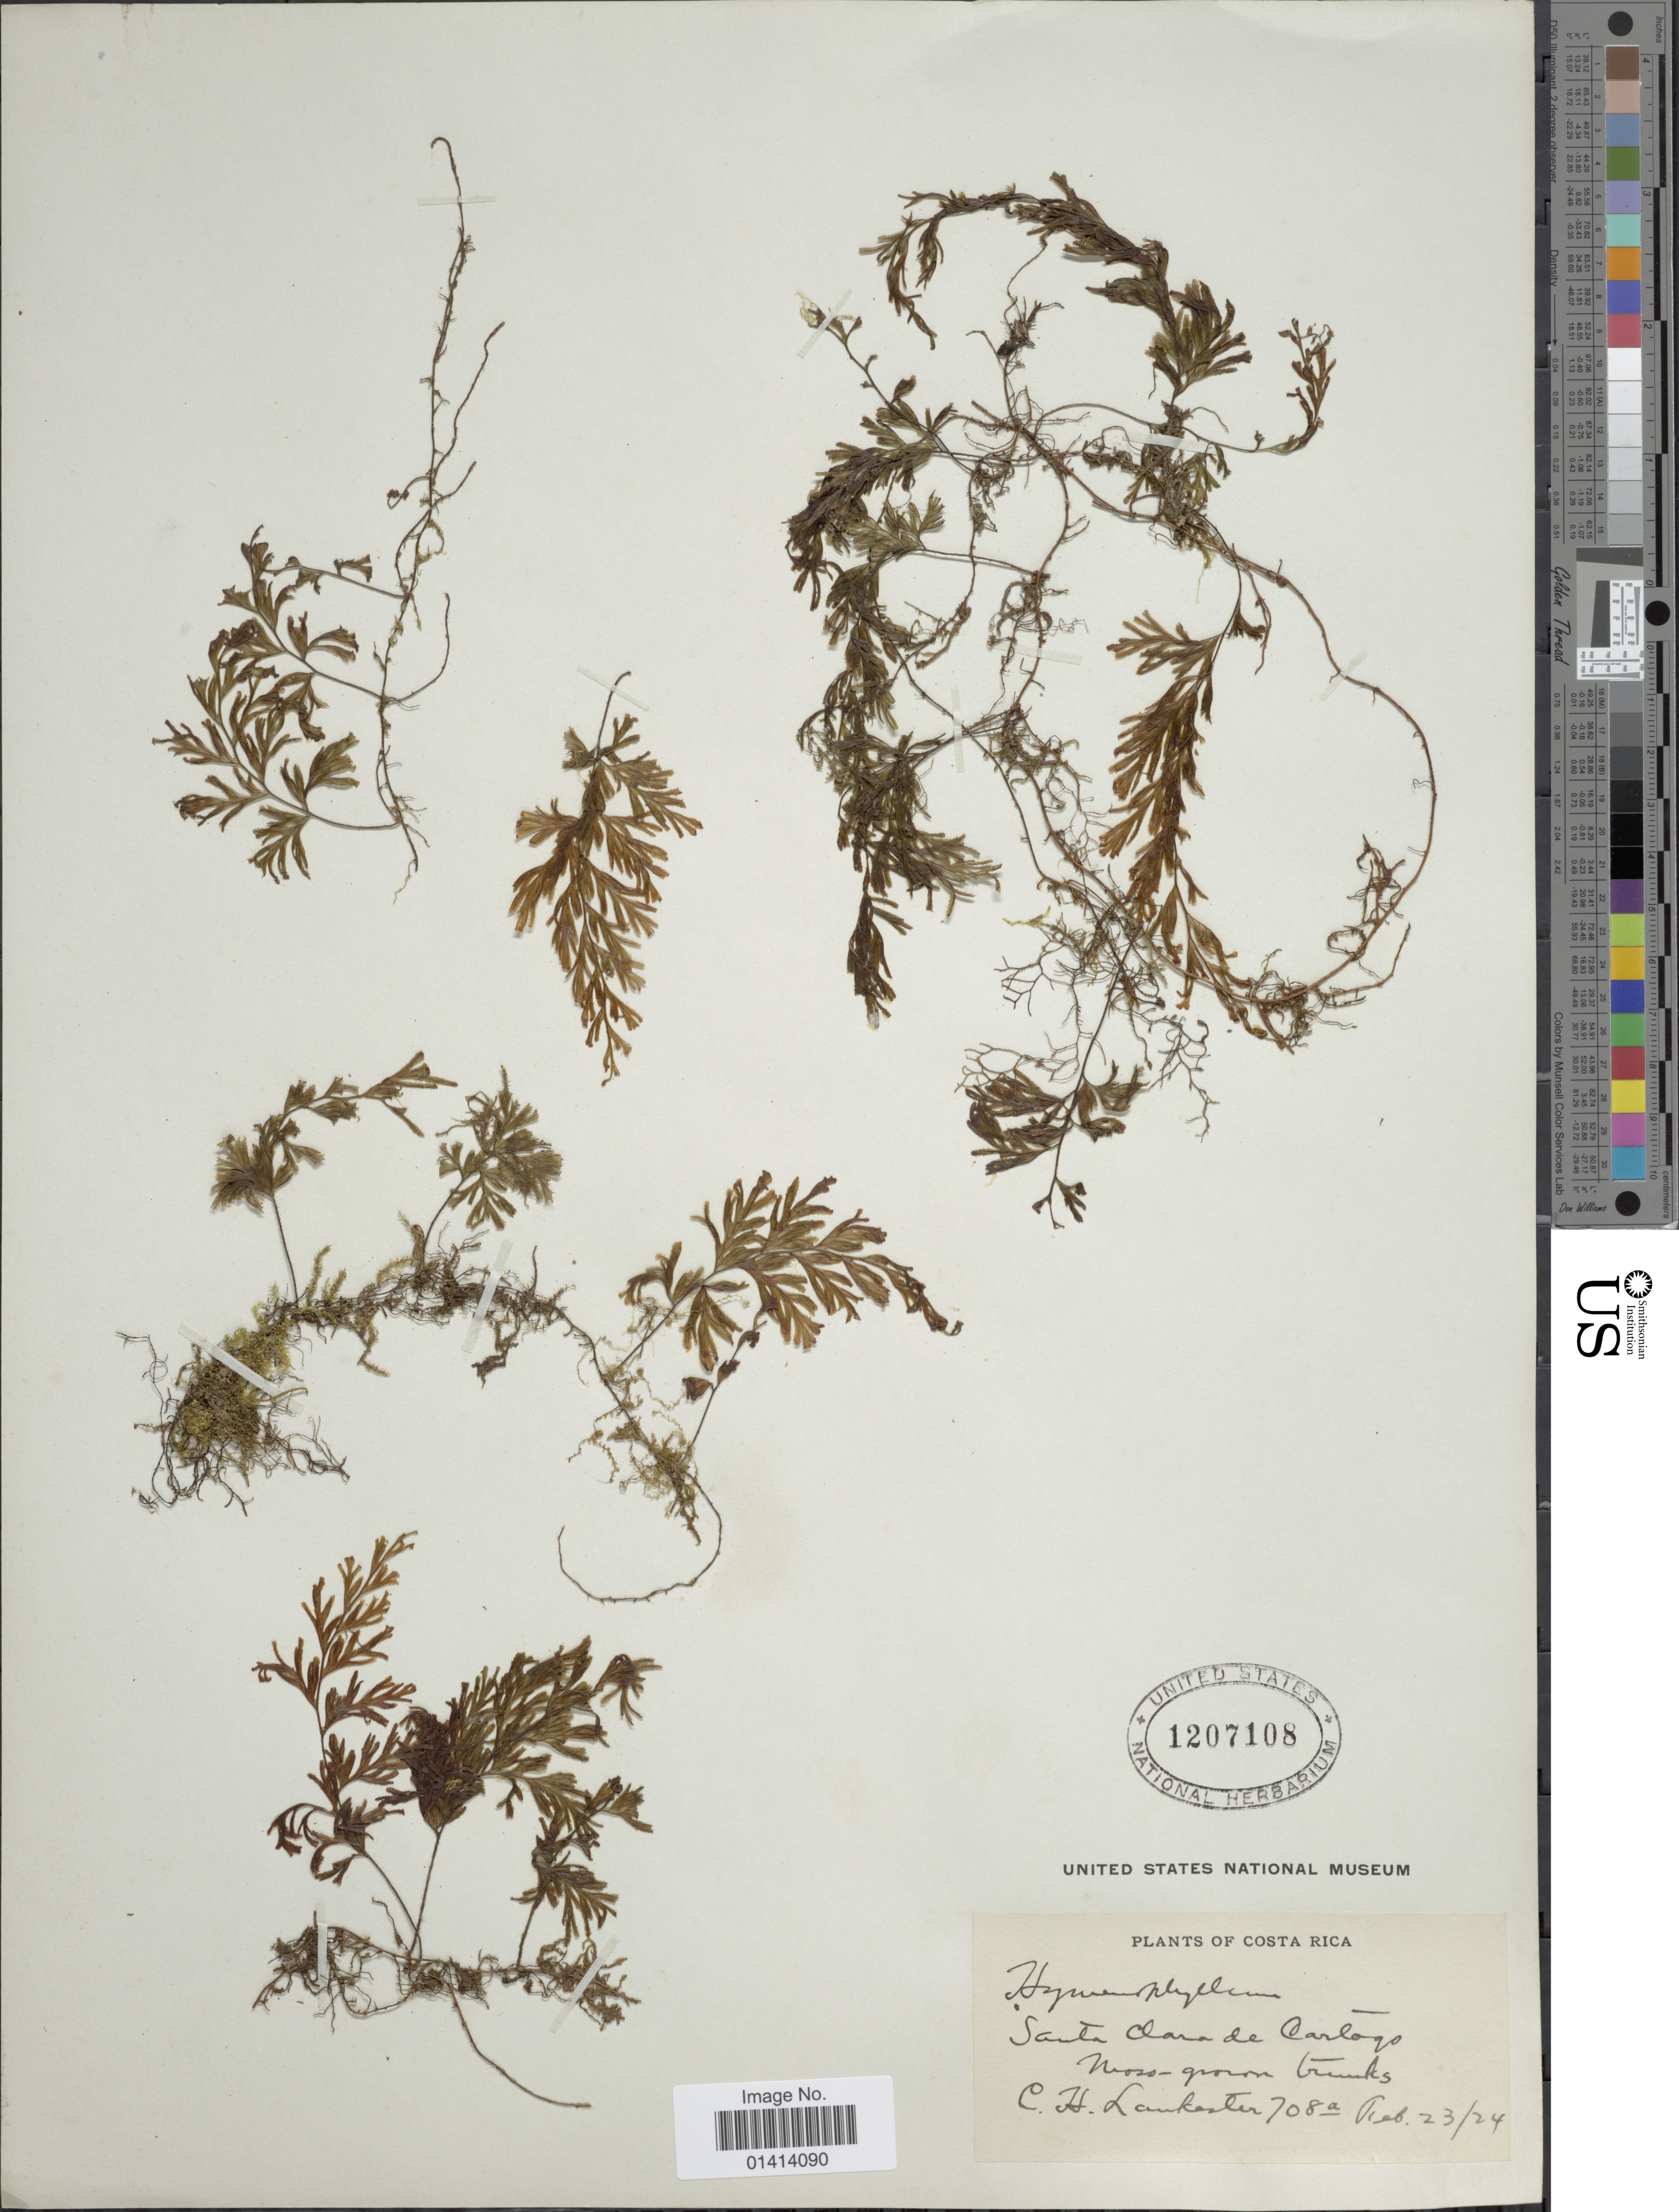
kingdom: Plantae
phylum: Tracheophyta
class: Polypodiopsida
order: Hymenophyllales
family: Hymenophyllaceae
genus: Hymenophyllum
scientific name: Hymenophyllum fucoides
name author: (Sw.) Sw.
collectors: C. H. Lankester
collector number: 708a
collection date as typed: Transcribed d/m/y: 23/2/24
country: Costa Rica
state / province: Cartago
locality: Santa Clara de Cartago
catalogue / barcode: US 1207108